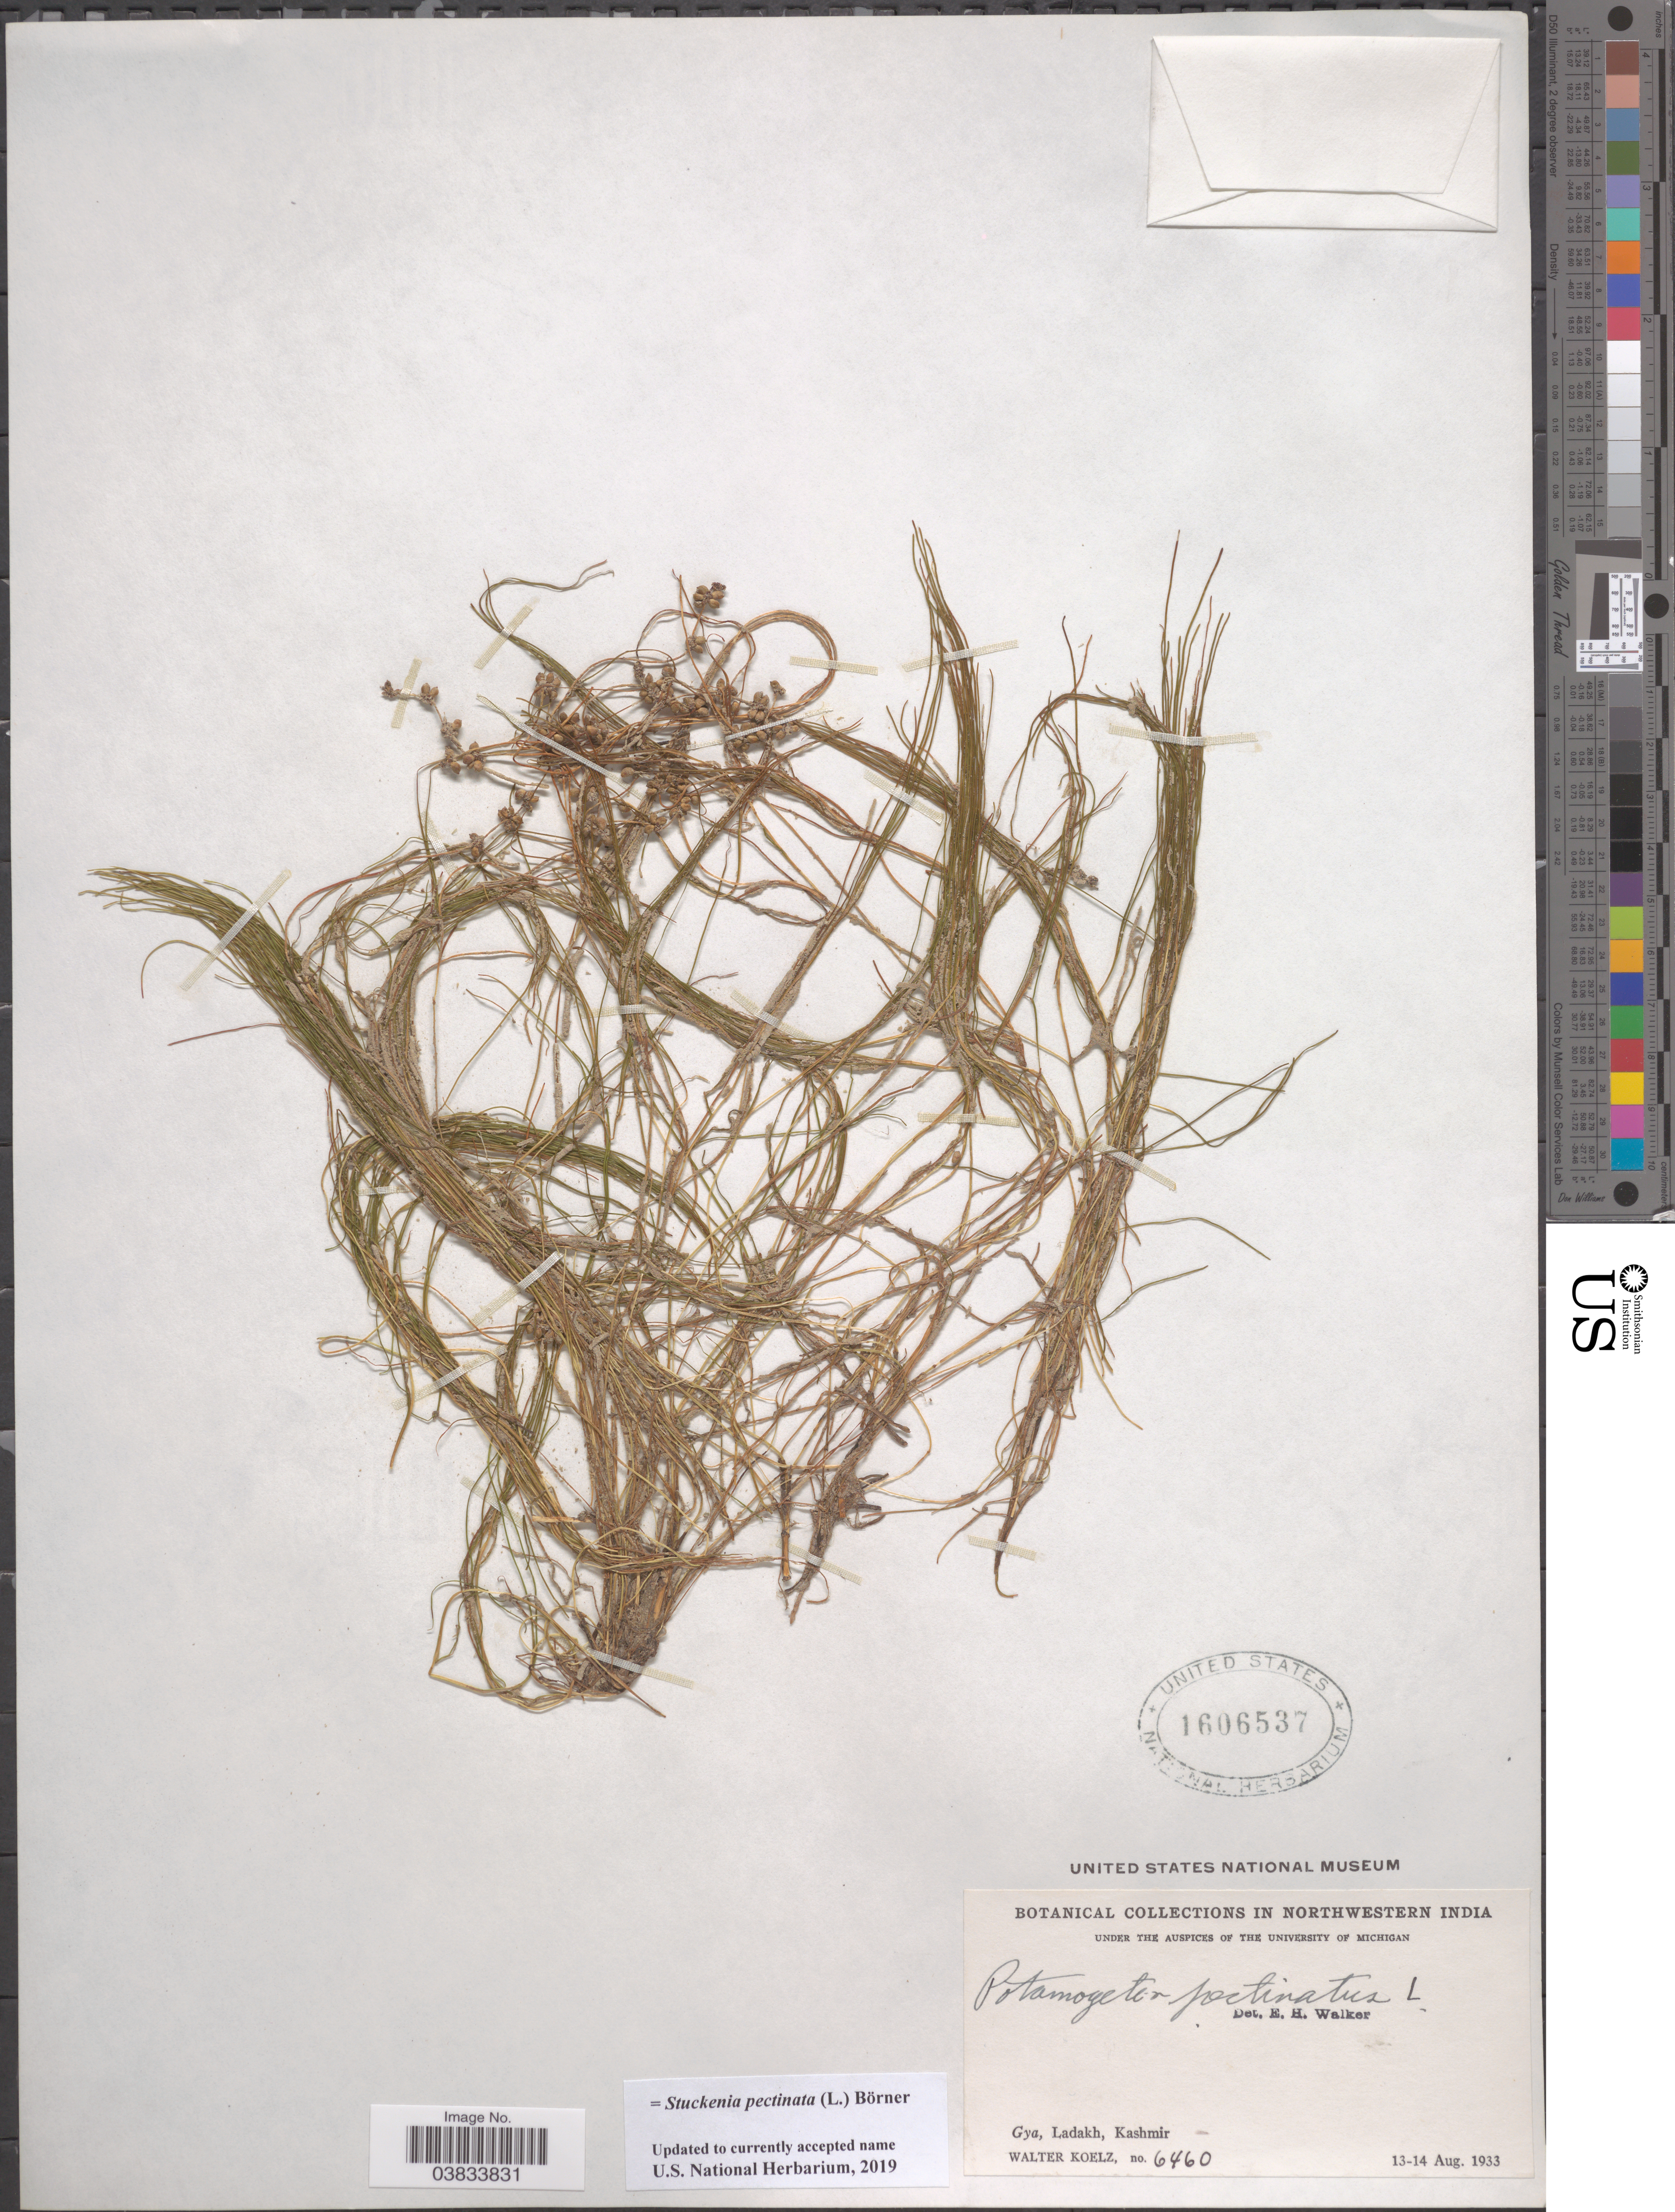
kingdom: Plantae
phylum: Tracheophyta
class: Liliopsida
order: Alismatales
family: Potamogetonaceae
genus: Stuckenia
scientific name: Stuckenia pectinata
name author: (L.) Börner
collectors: W. N. Koelz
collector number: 6460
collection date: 1933-08-13/1933-08-14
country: India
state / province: Jammu and Kashmir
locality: Northwestern India. Gya, Ladakh, Kashmir.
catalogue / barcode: US 1606537